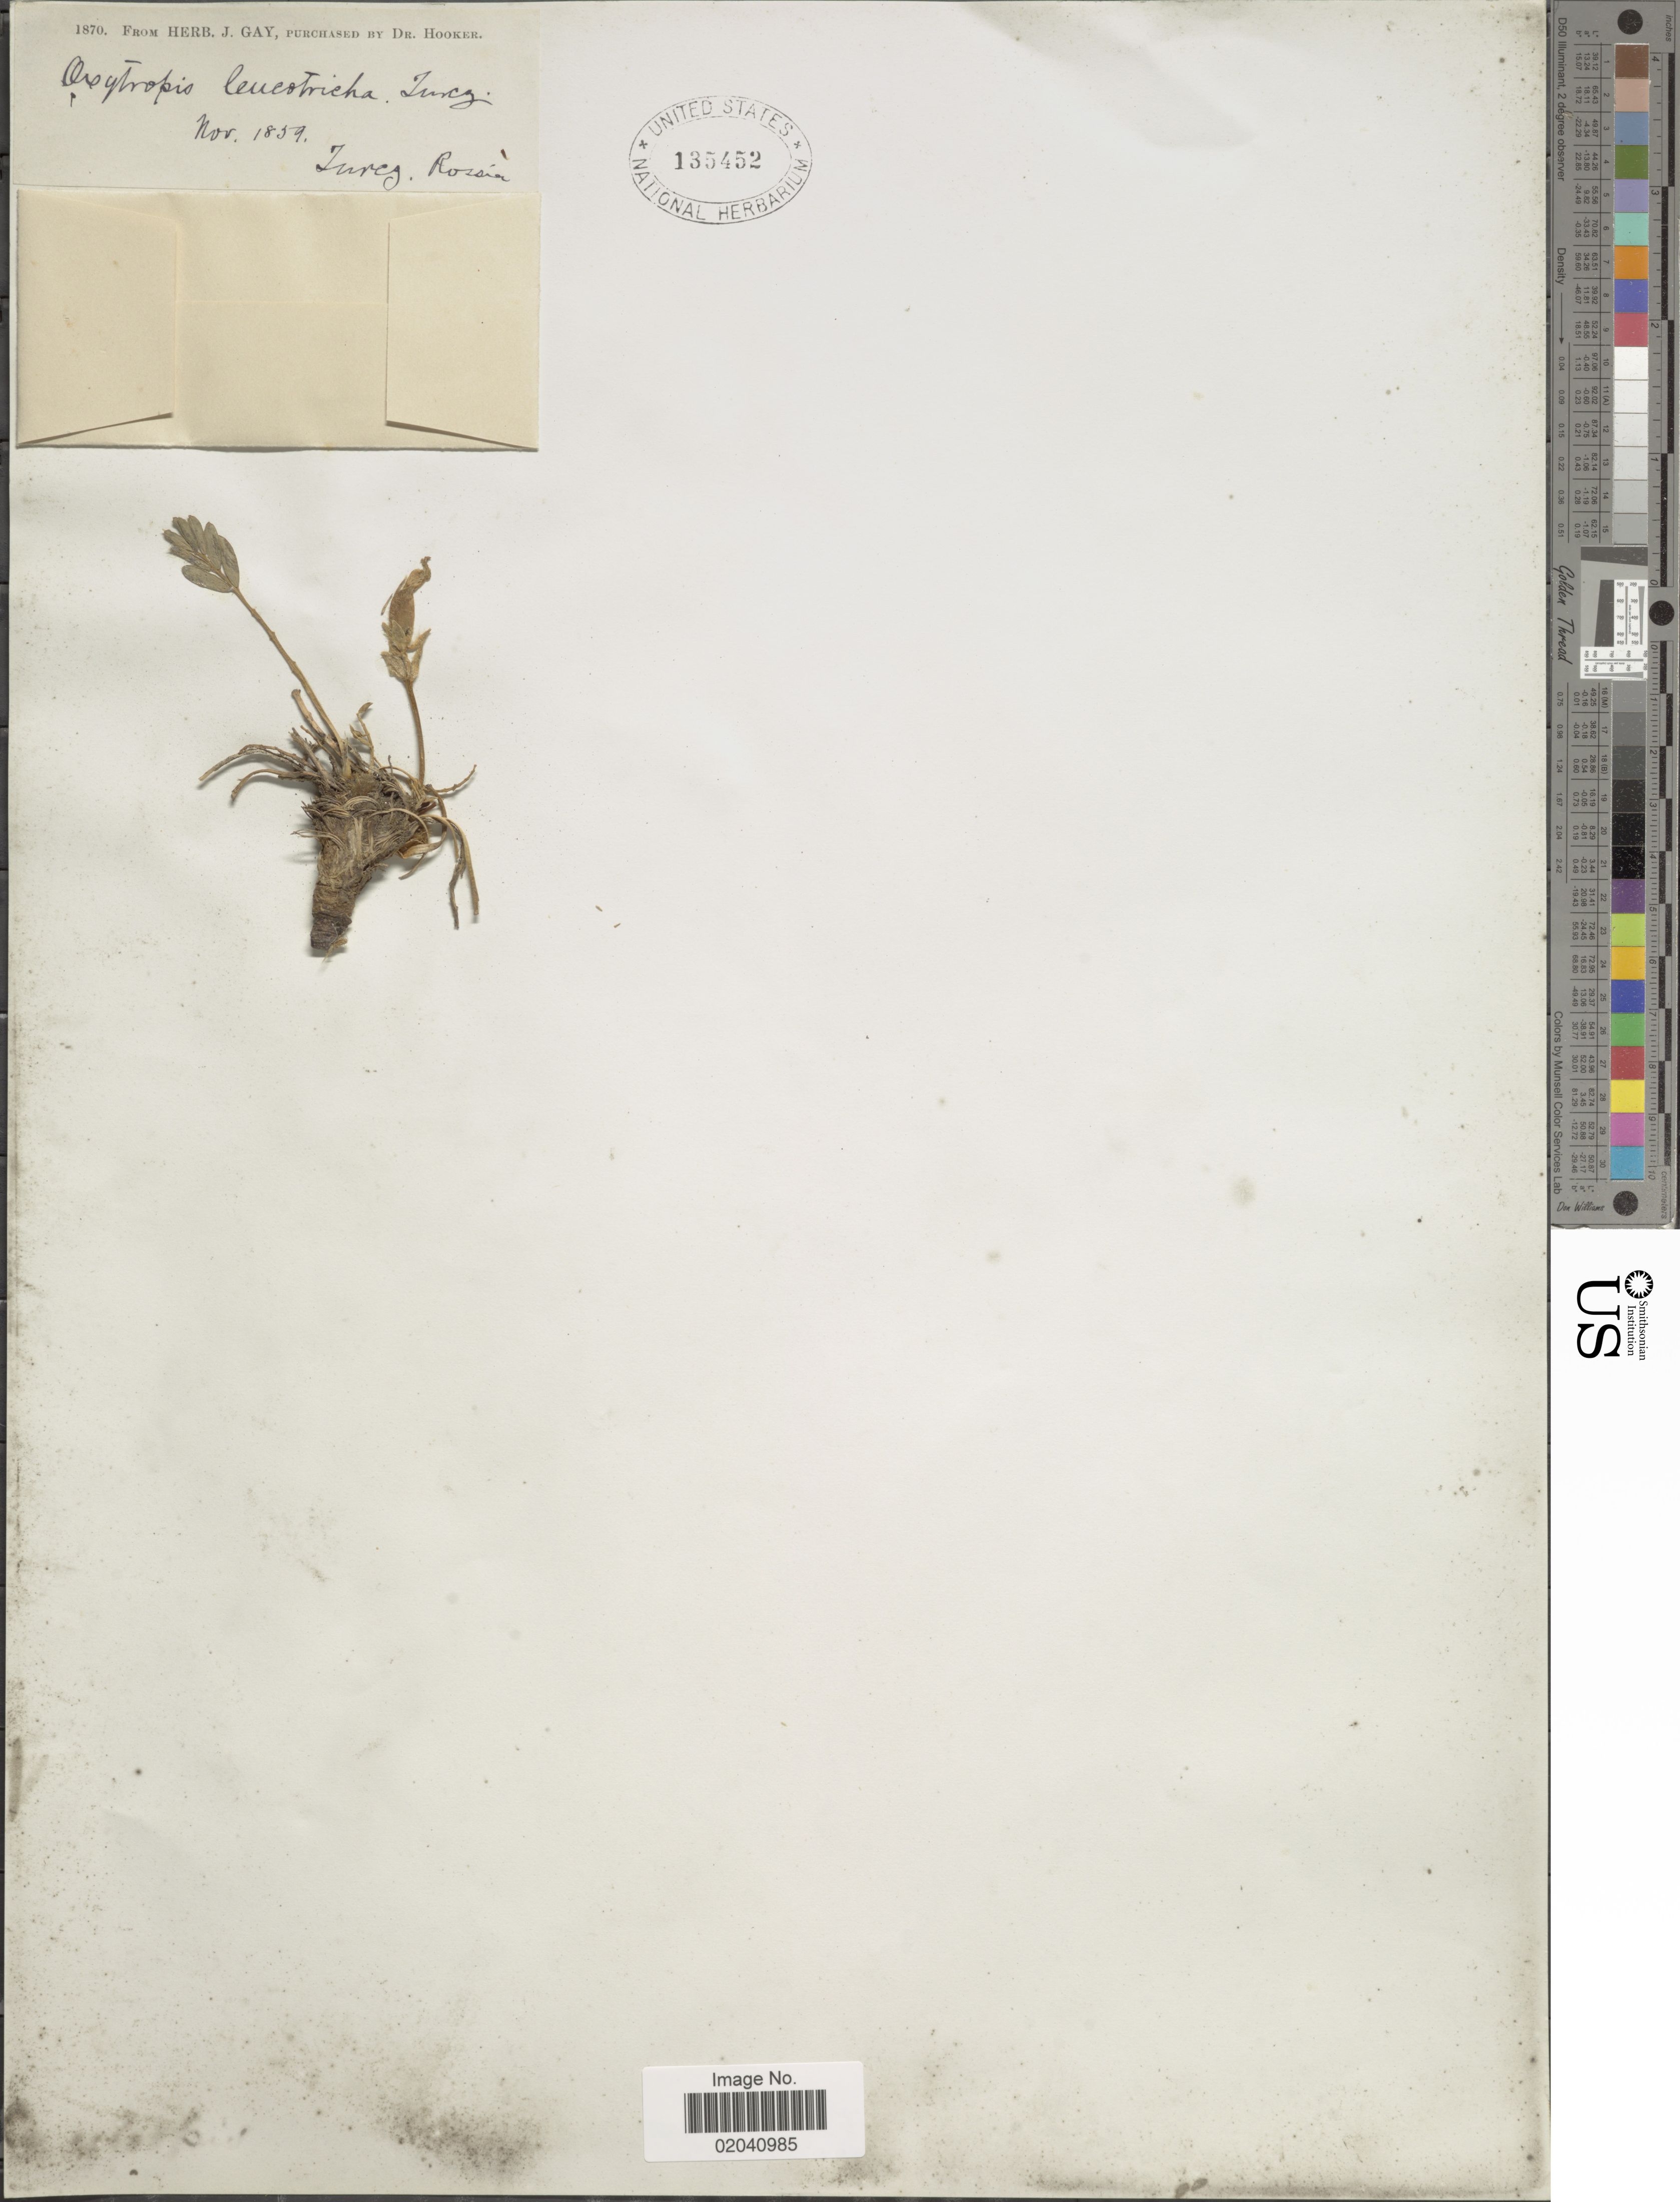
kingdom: Plantae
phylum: Tracheophyta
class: Magnoliopsida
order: Fabales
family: Fabaceae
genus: Oxytropis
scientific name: Oxytropis leucotricha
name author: Turcz.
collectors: Turcz.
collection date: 1859-11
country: Russian Federation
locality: Rossia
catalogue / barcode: US 135452